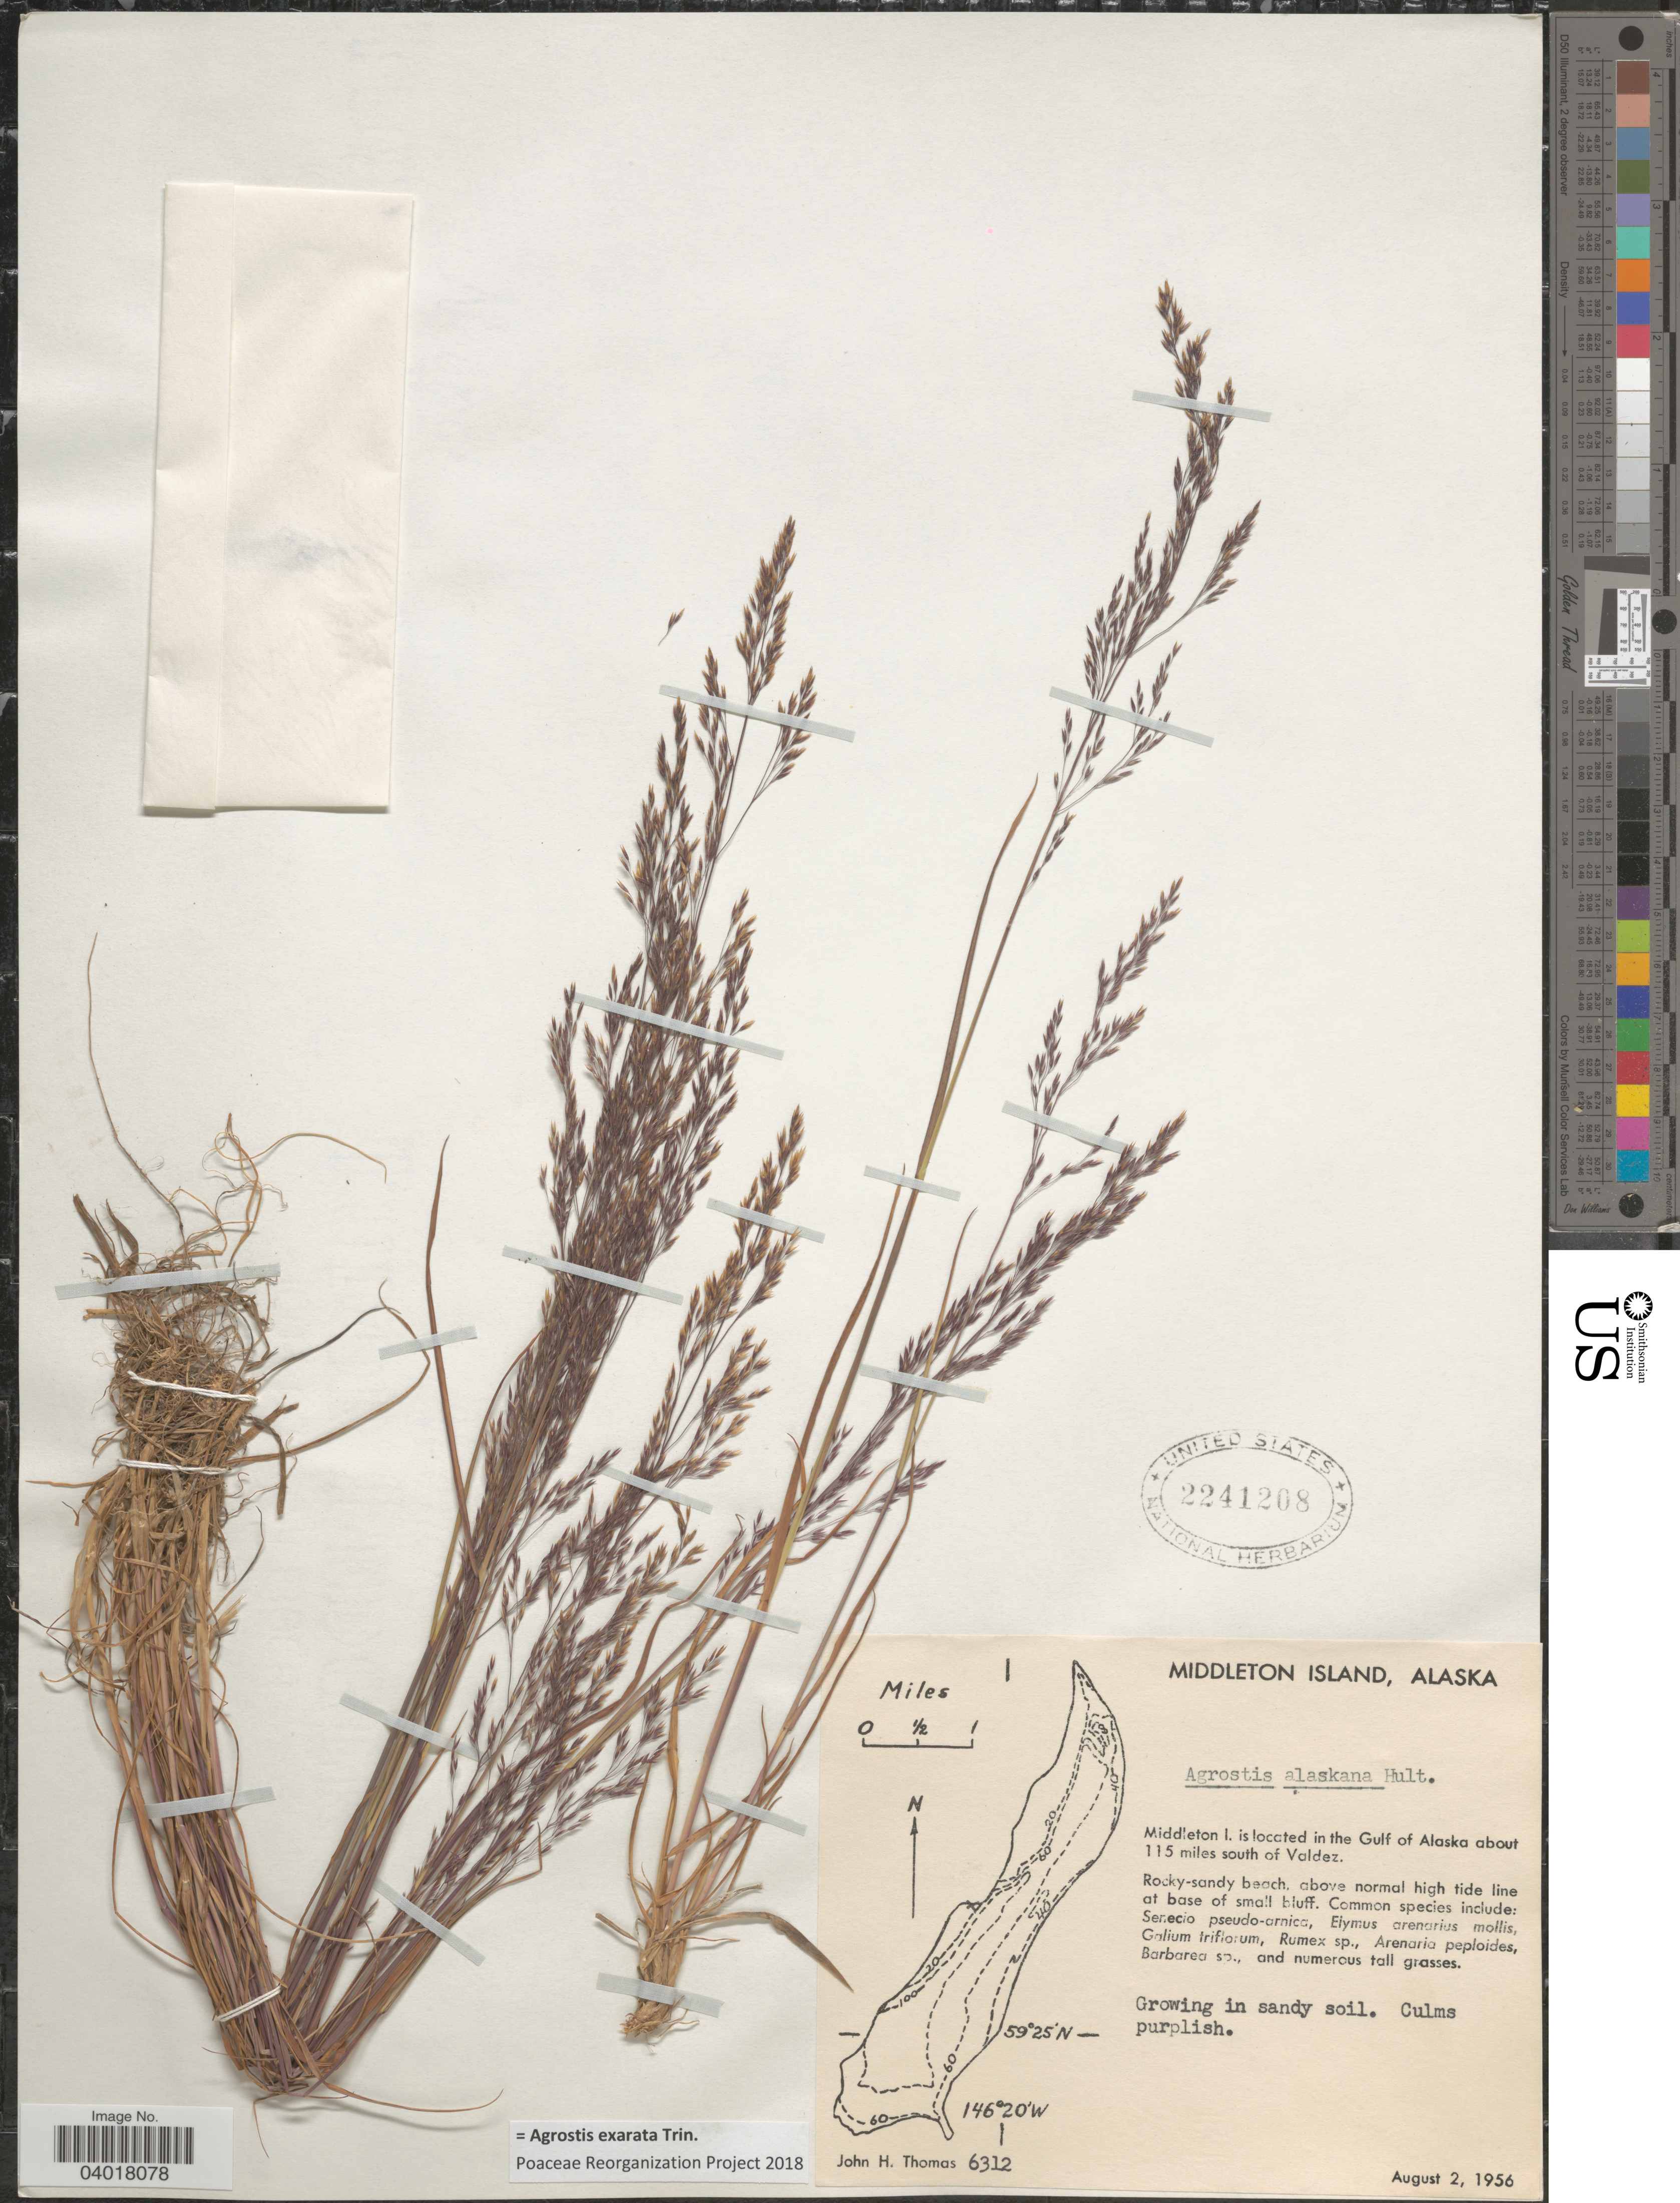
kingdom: Plantae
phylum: Tracheophyta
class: Liliopsida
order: Poales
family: Poaceae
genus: Agrostis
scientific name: Agrostis exarata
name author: Trin.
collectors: J. H. Thomas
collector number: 6312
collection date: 1956-08-02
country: United States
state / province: Alaska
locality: Middleton Island. Middleton I. is located in the Gulf of Alaska about 115 miles south of Valdez.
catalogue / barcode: US 2241208